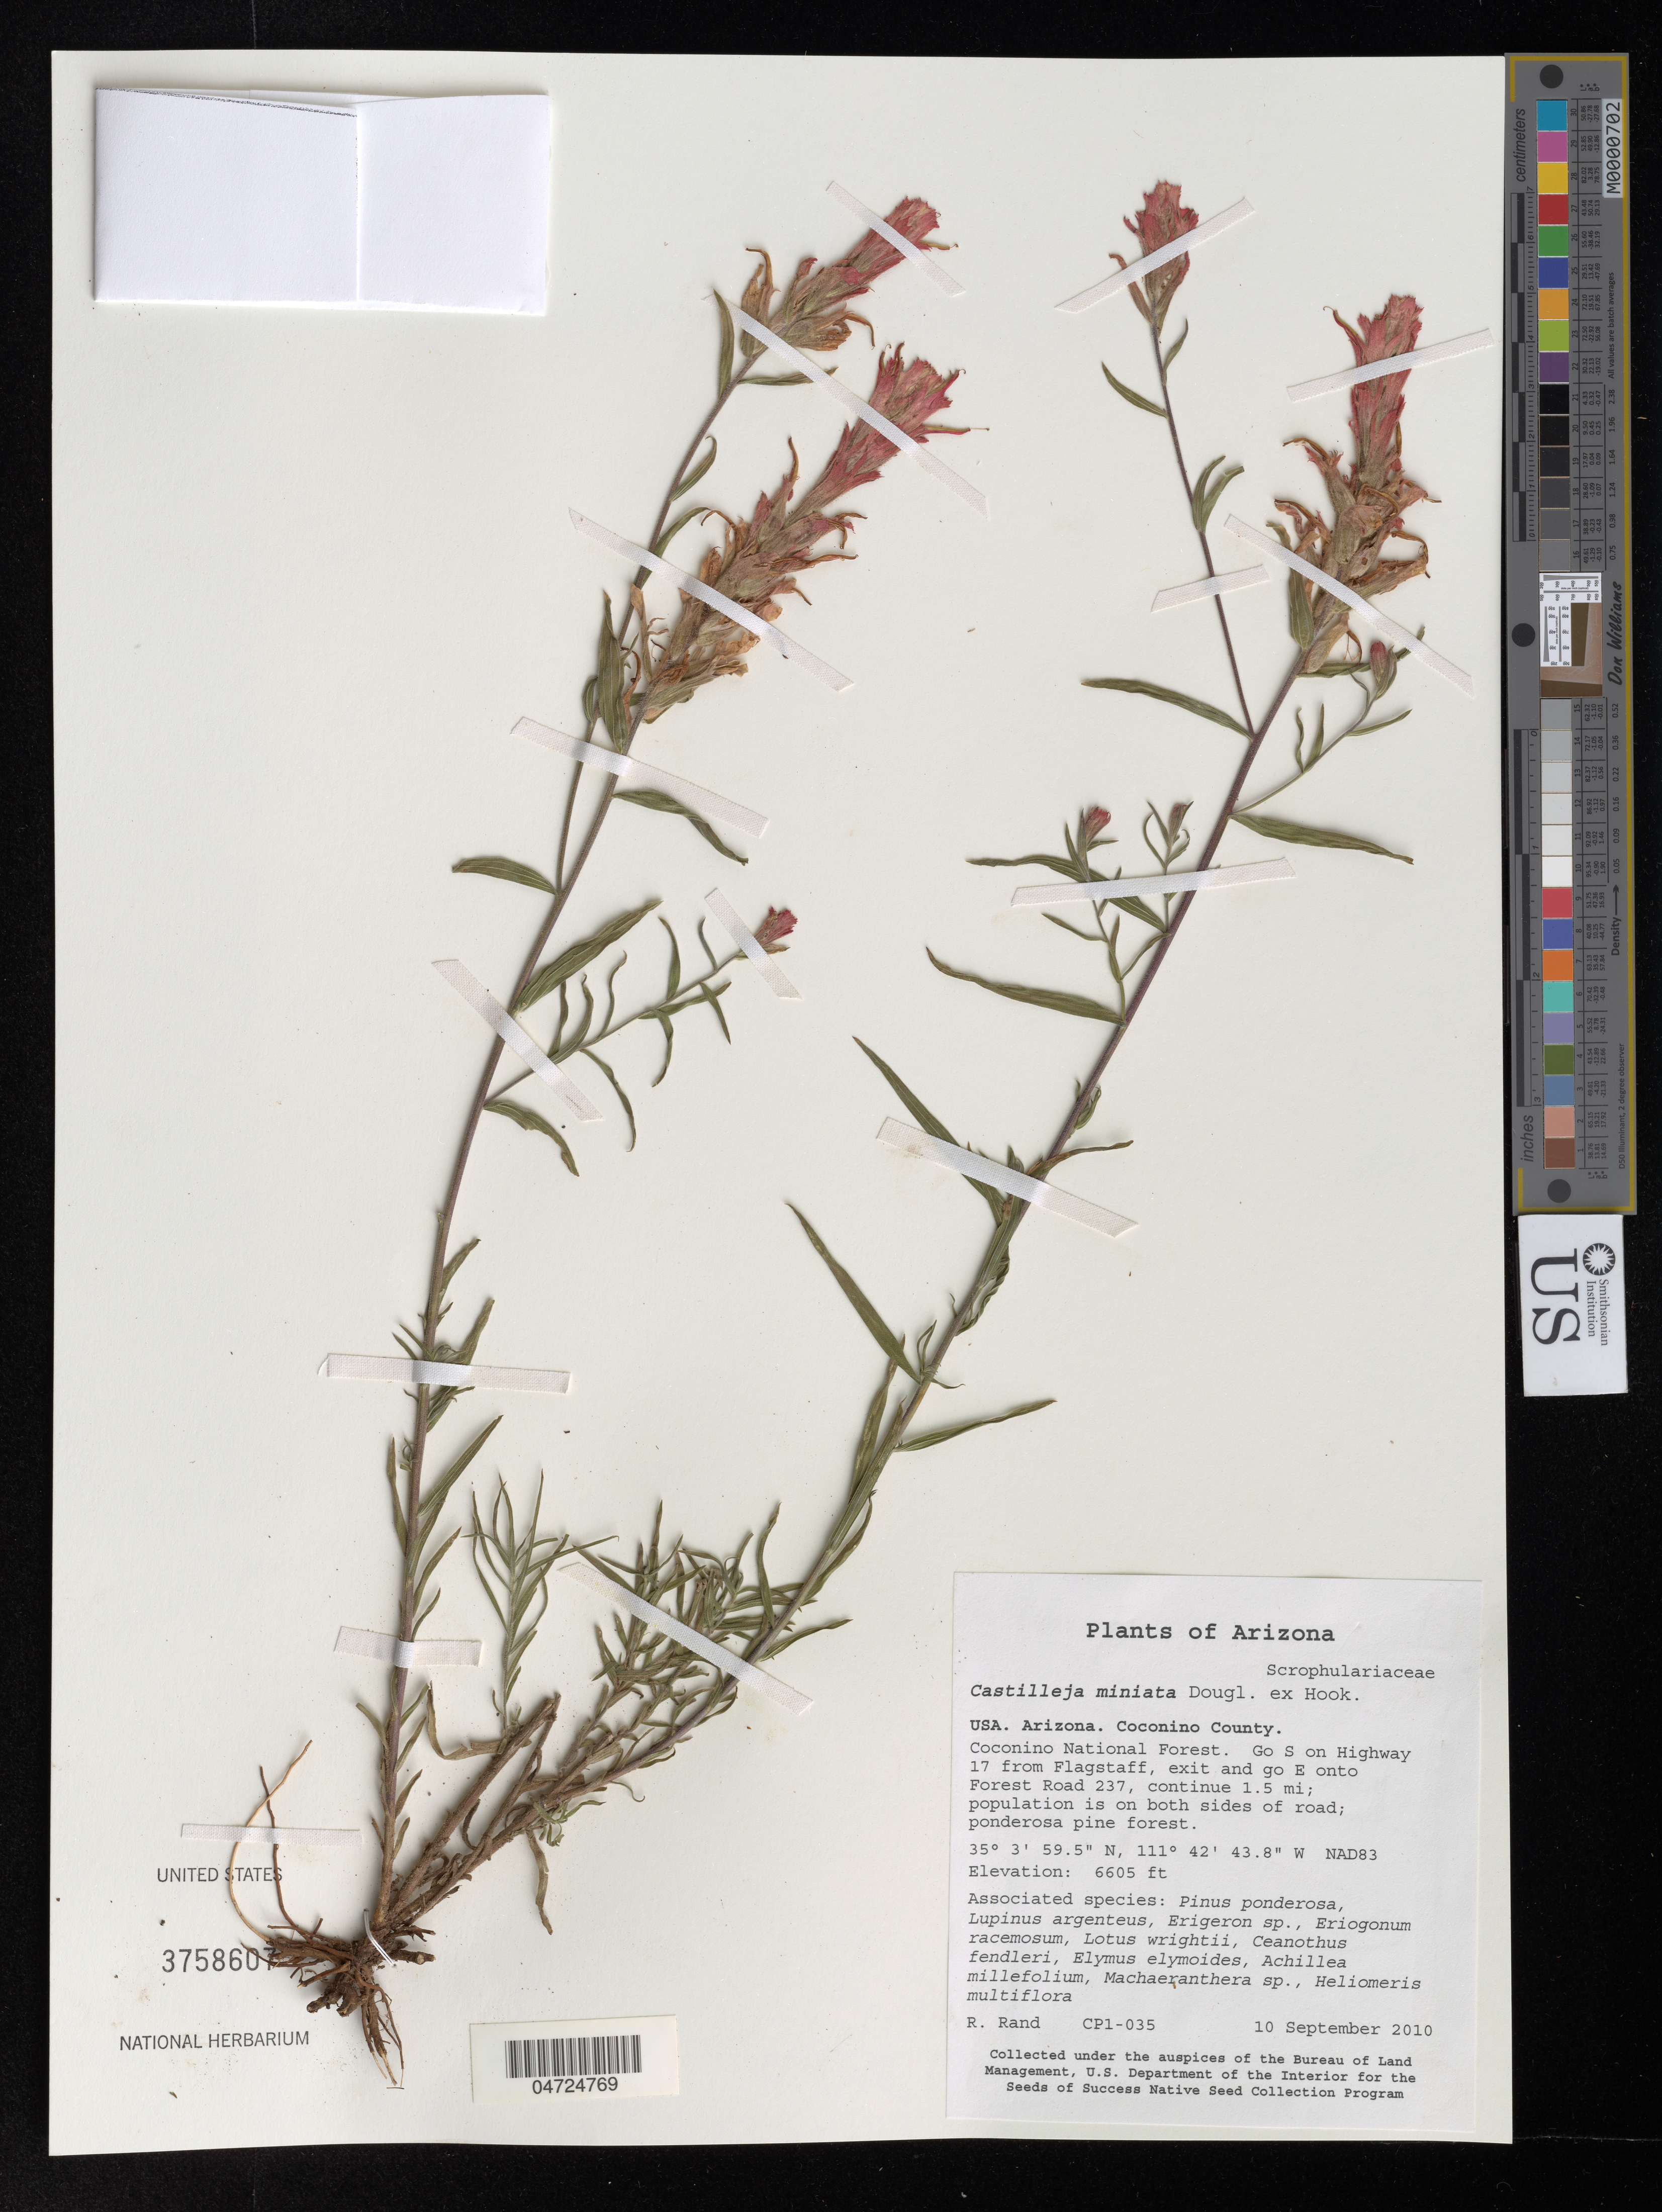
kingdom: Plantae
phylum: Tracheophyta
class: Magnoliopsida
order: Lamiales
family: Orobanchaceae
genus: Castilleja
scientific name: Castilleja miniata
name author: Douglas ex Hook.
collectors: R. Rand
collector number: CP1-035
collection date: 2010-09-10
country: United States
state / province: Arizona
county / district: Coconino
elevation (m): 2013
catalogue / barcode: US 3758607